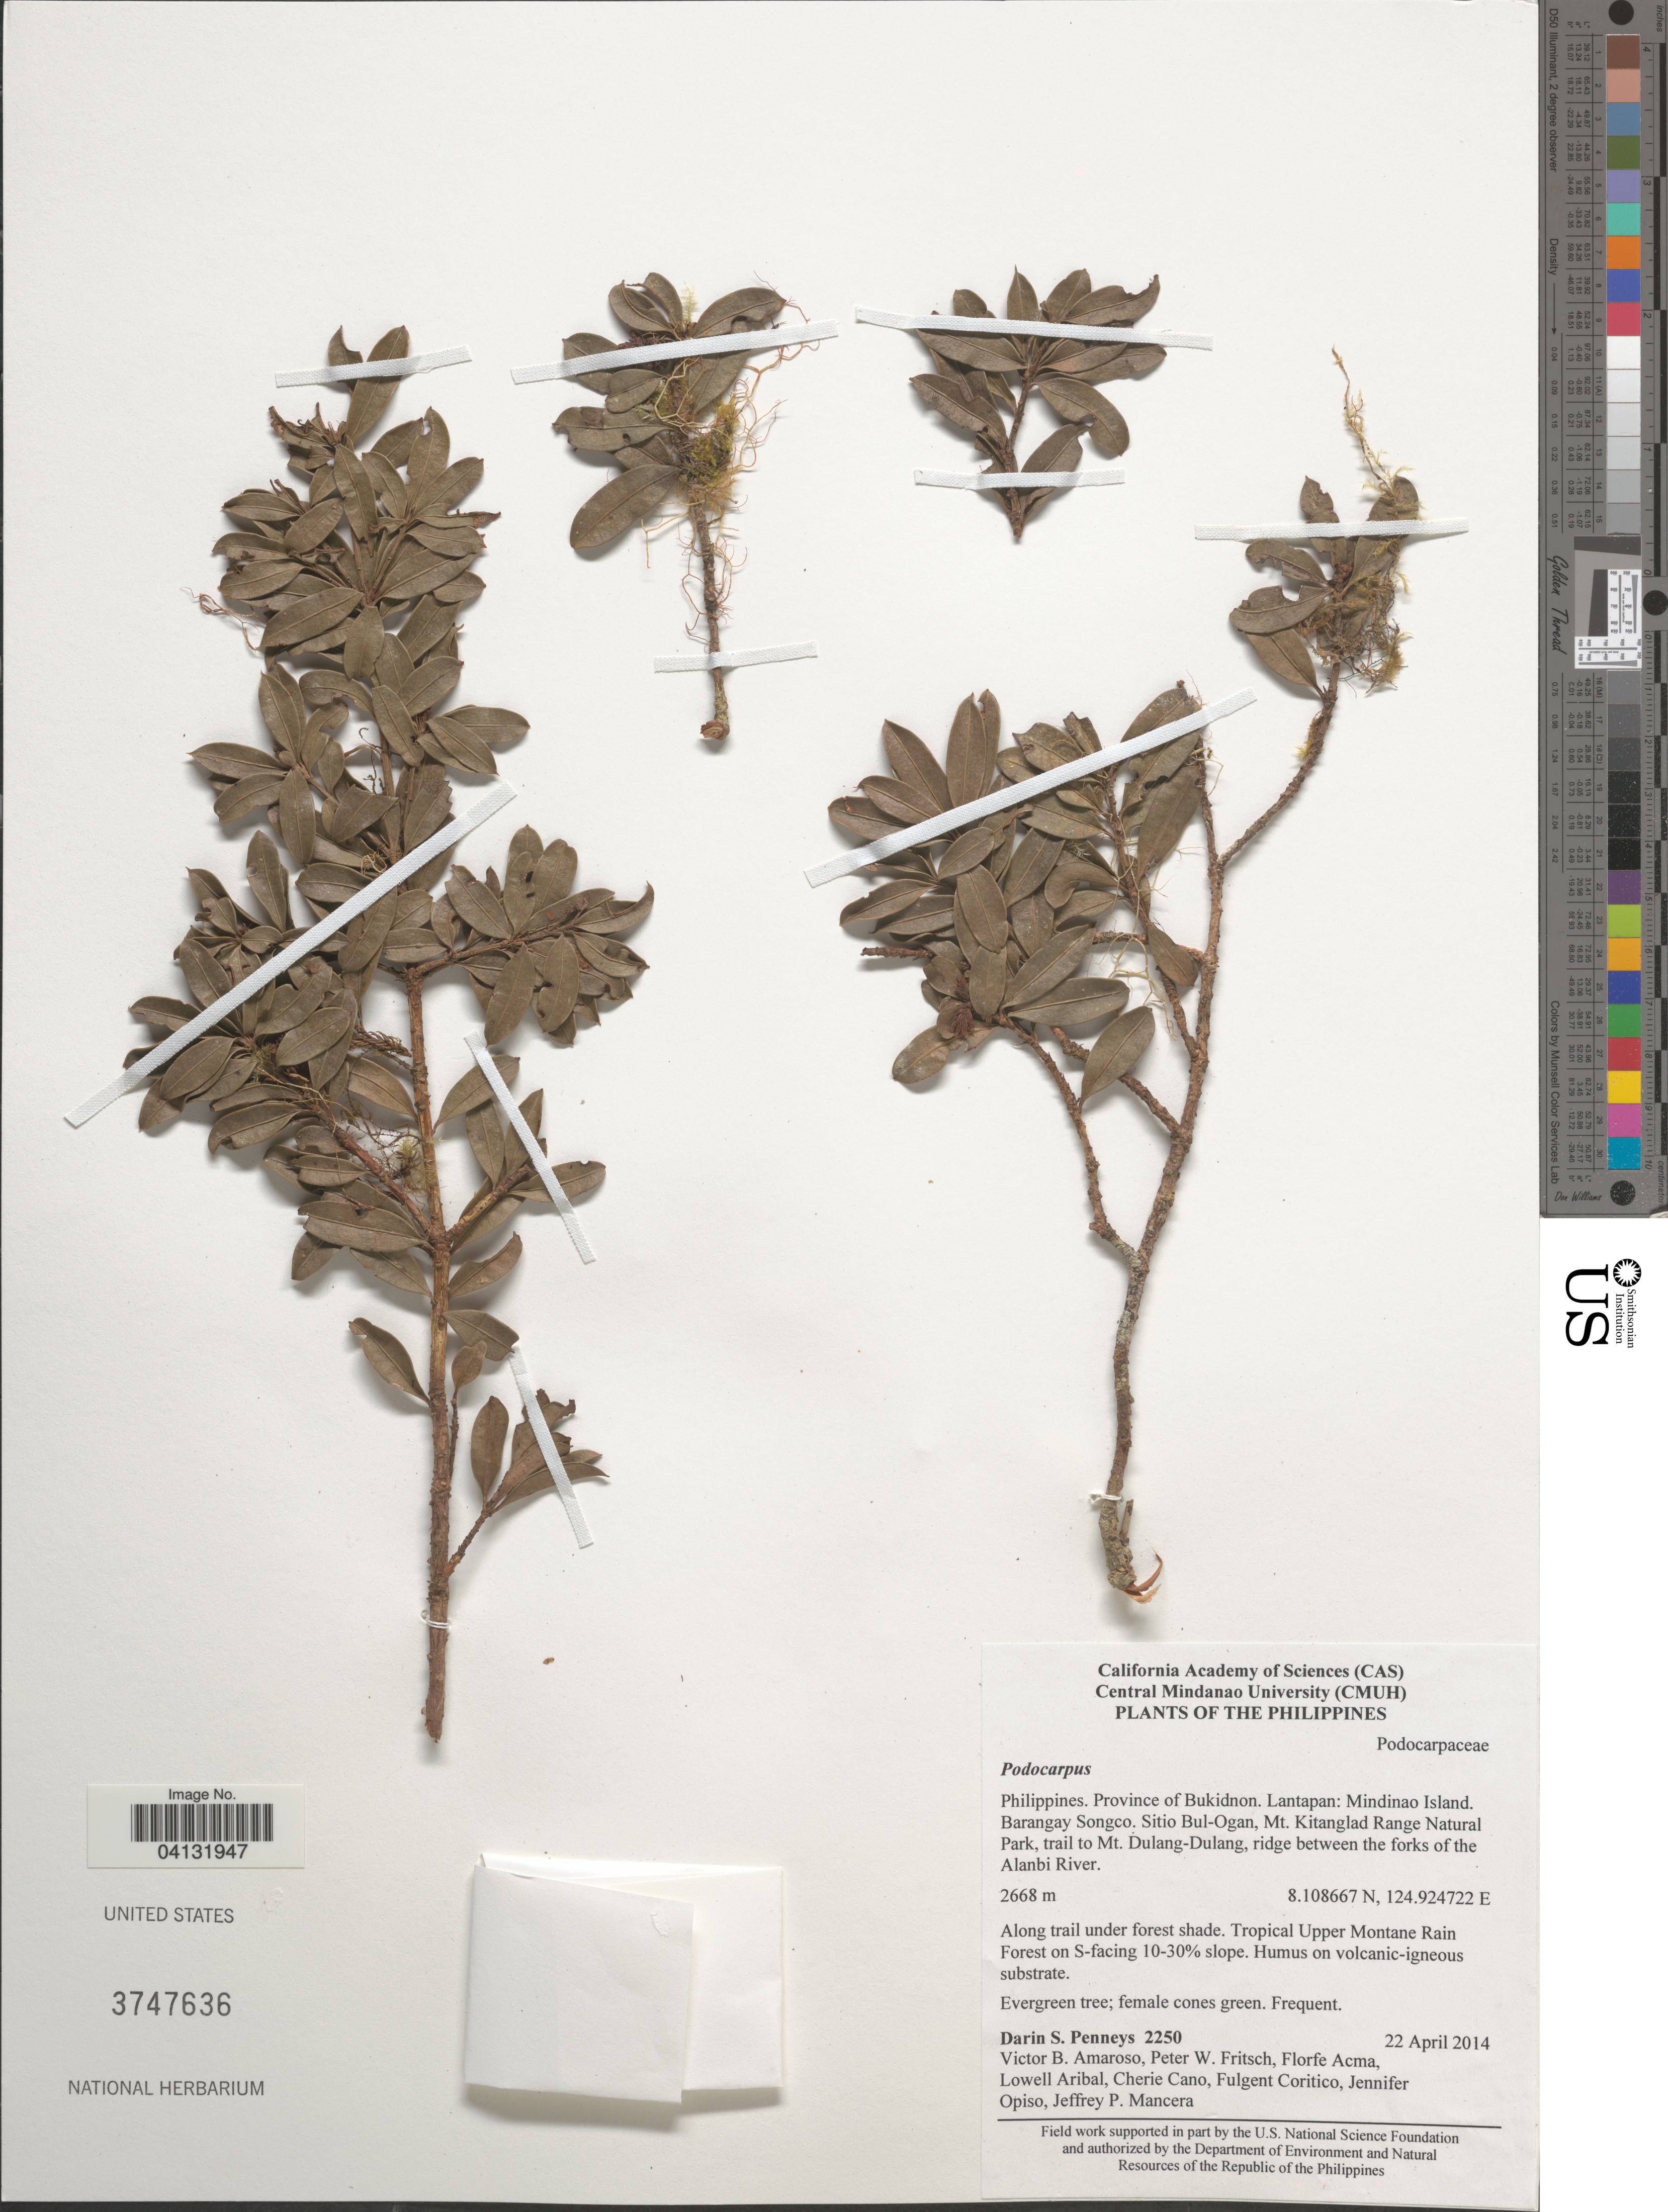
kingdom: Plantae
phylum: Tracheophyta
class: Pinopsida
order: Pinales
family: Podocarpaceae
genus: Podocarpus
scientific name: Podocarpus sp.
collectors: D. S. Penneys, V. Amoroso, P. W. Fritsch, F. Acma & et al.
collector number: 2250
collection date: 2014-04-22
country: Philippines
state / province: Northern Mindanao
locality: Province of Bukidnon. Lantapan: Mindinao Island. Barangay Songco. Sitio Bul-Ogan, Mt. Kitanglad Range Natural Park, trail to Mt. Dulang-Dulang, ridge between the forks of the Alanbi River. Tropical Upper Montane Rain Forest on S-facing 10-30% slope.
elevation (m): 2668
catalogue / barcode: US 3747636